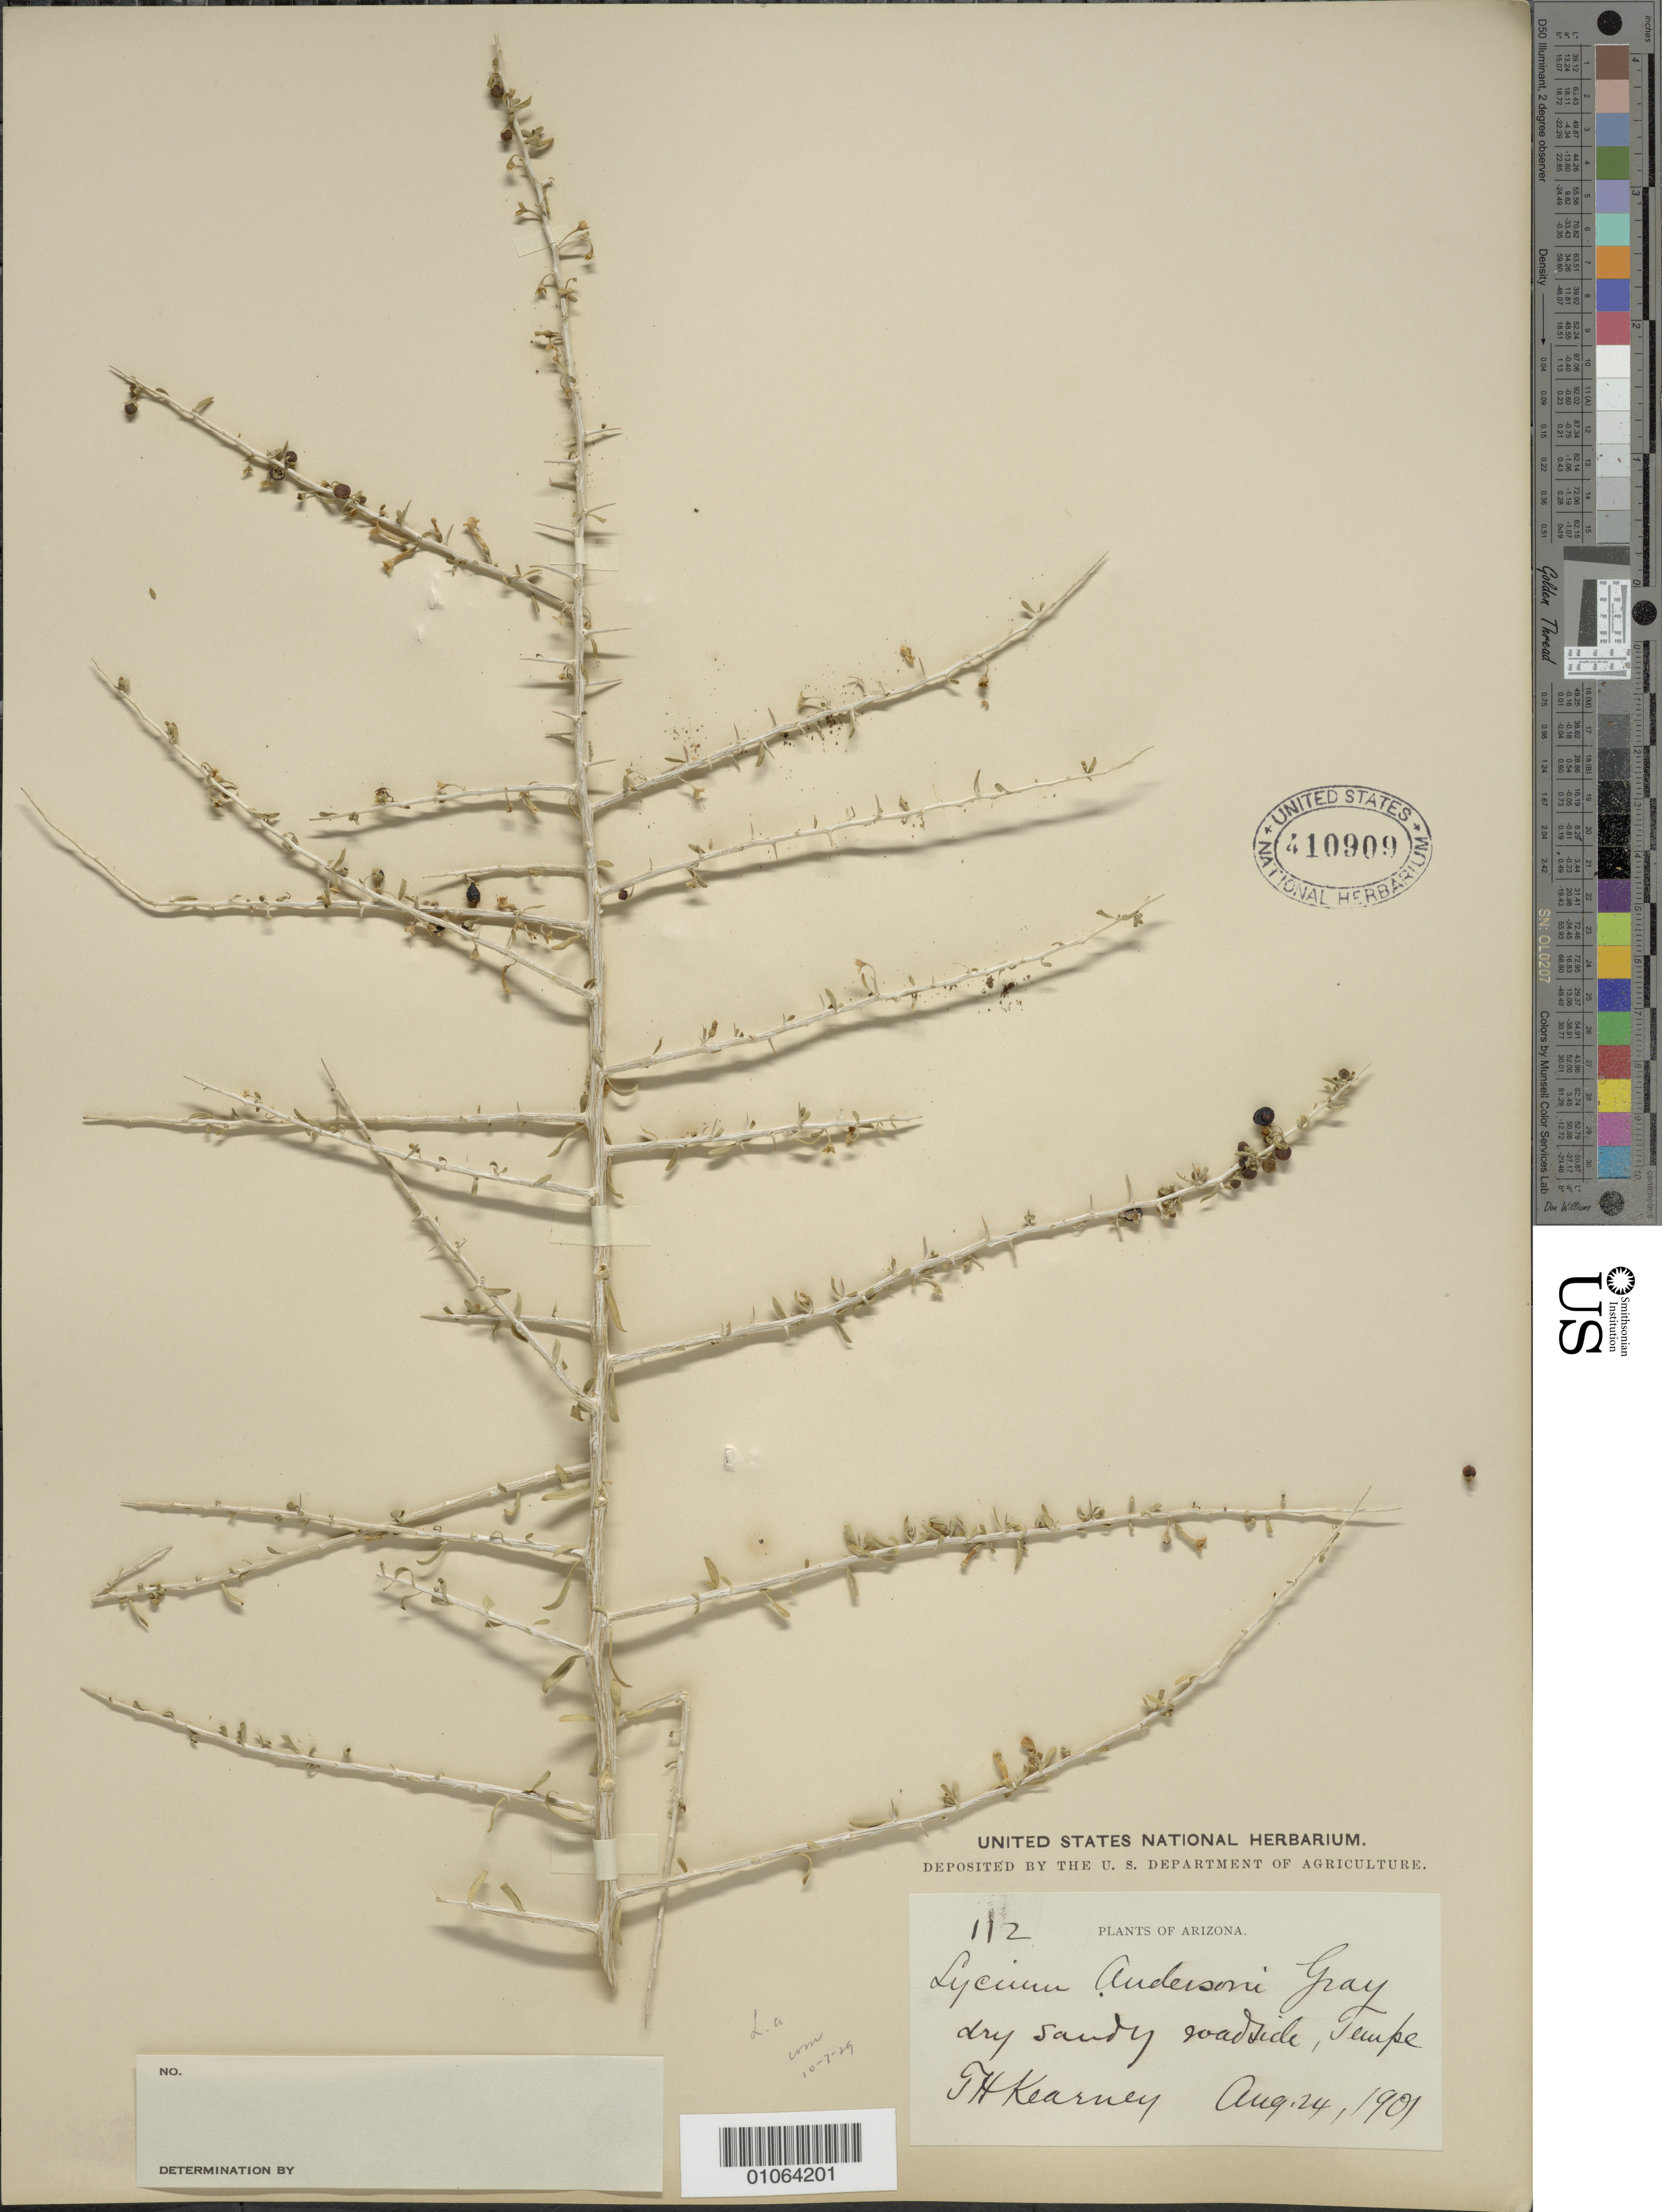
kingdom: Plantae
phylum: Tracheophyta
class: Magnoliopsida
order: Solanales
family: Solanaceae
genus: Lycium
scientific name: Lycium andersonii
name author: A. Gray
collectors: T. H. Kearney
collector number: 112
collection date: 1901-08-24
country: United States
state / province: Arizona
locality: Tempe.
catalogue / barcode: US 410909